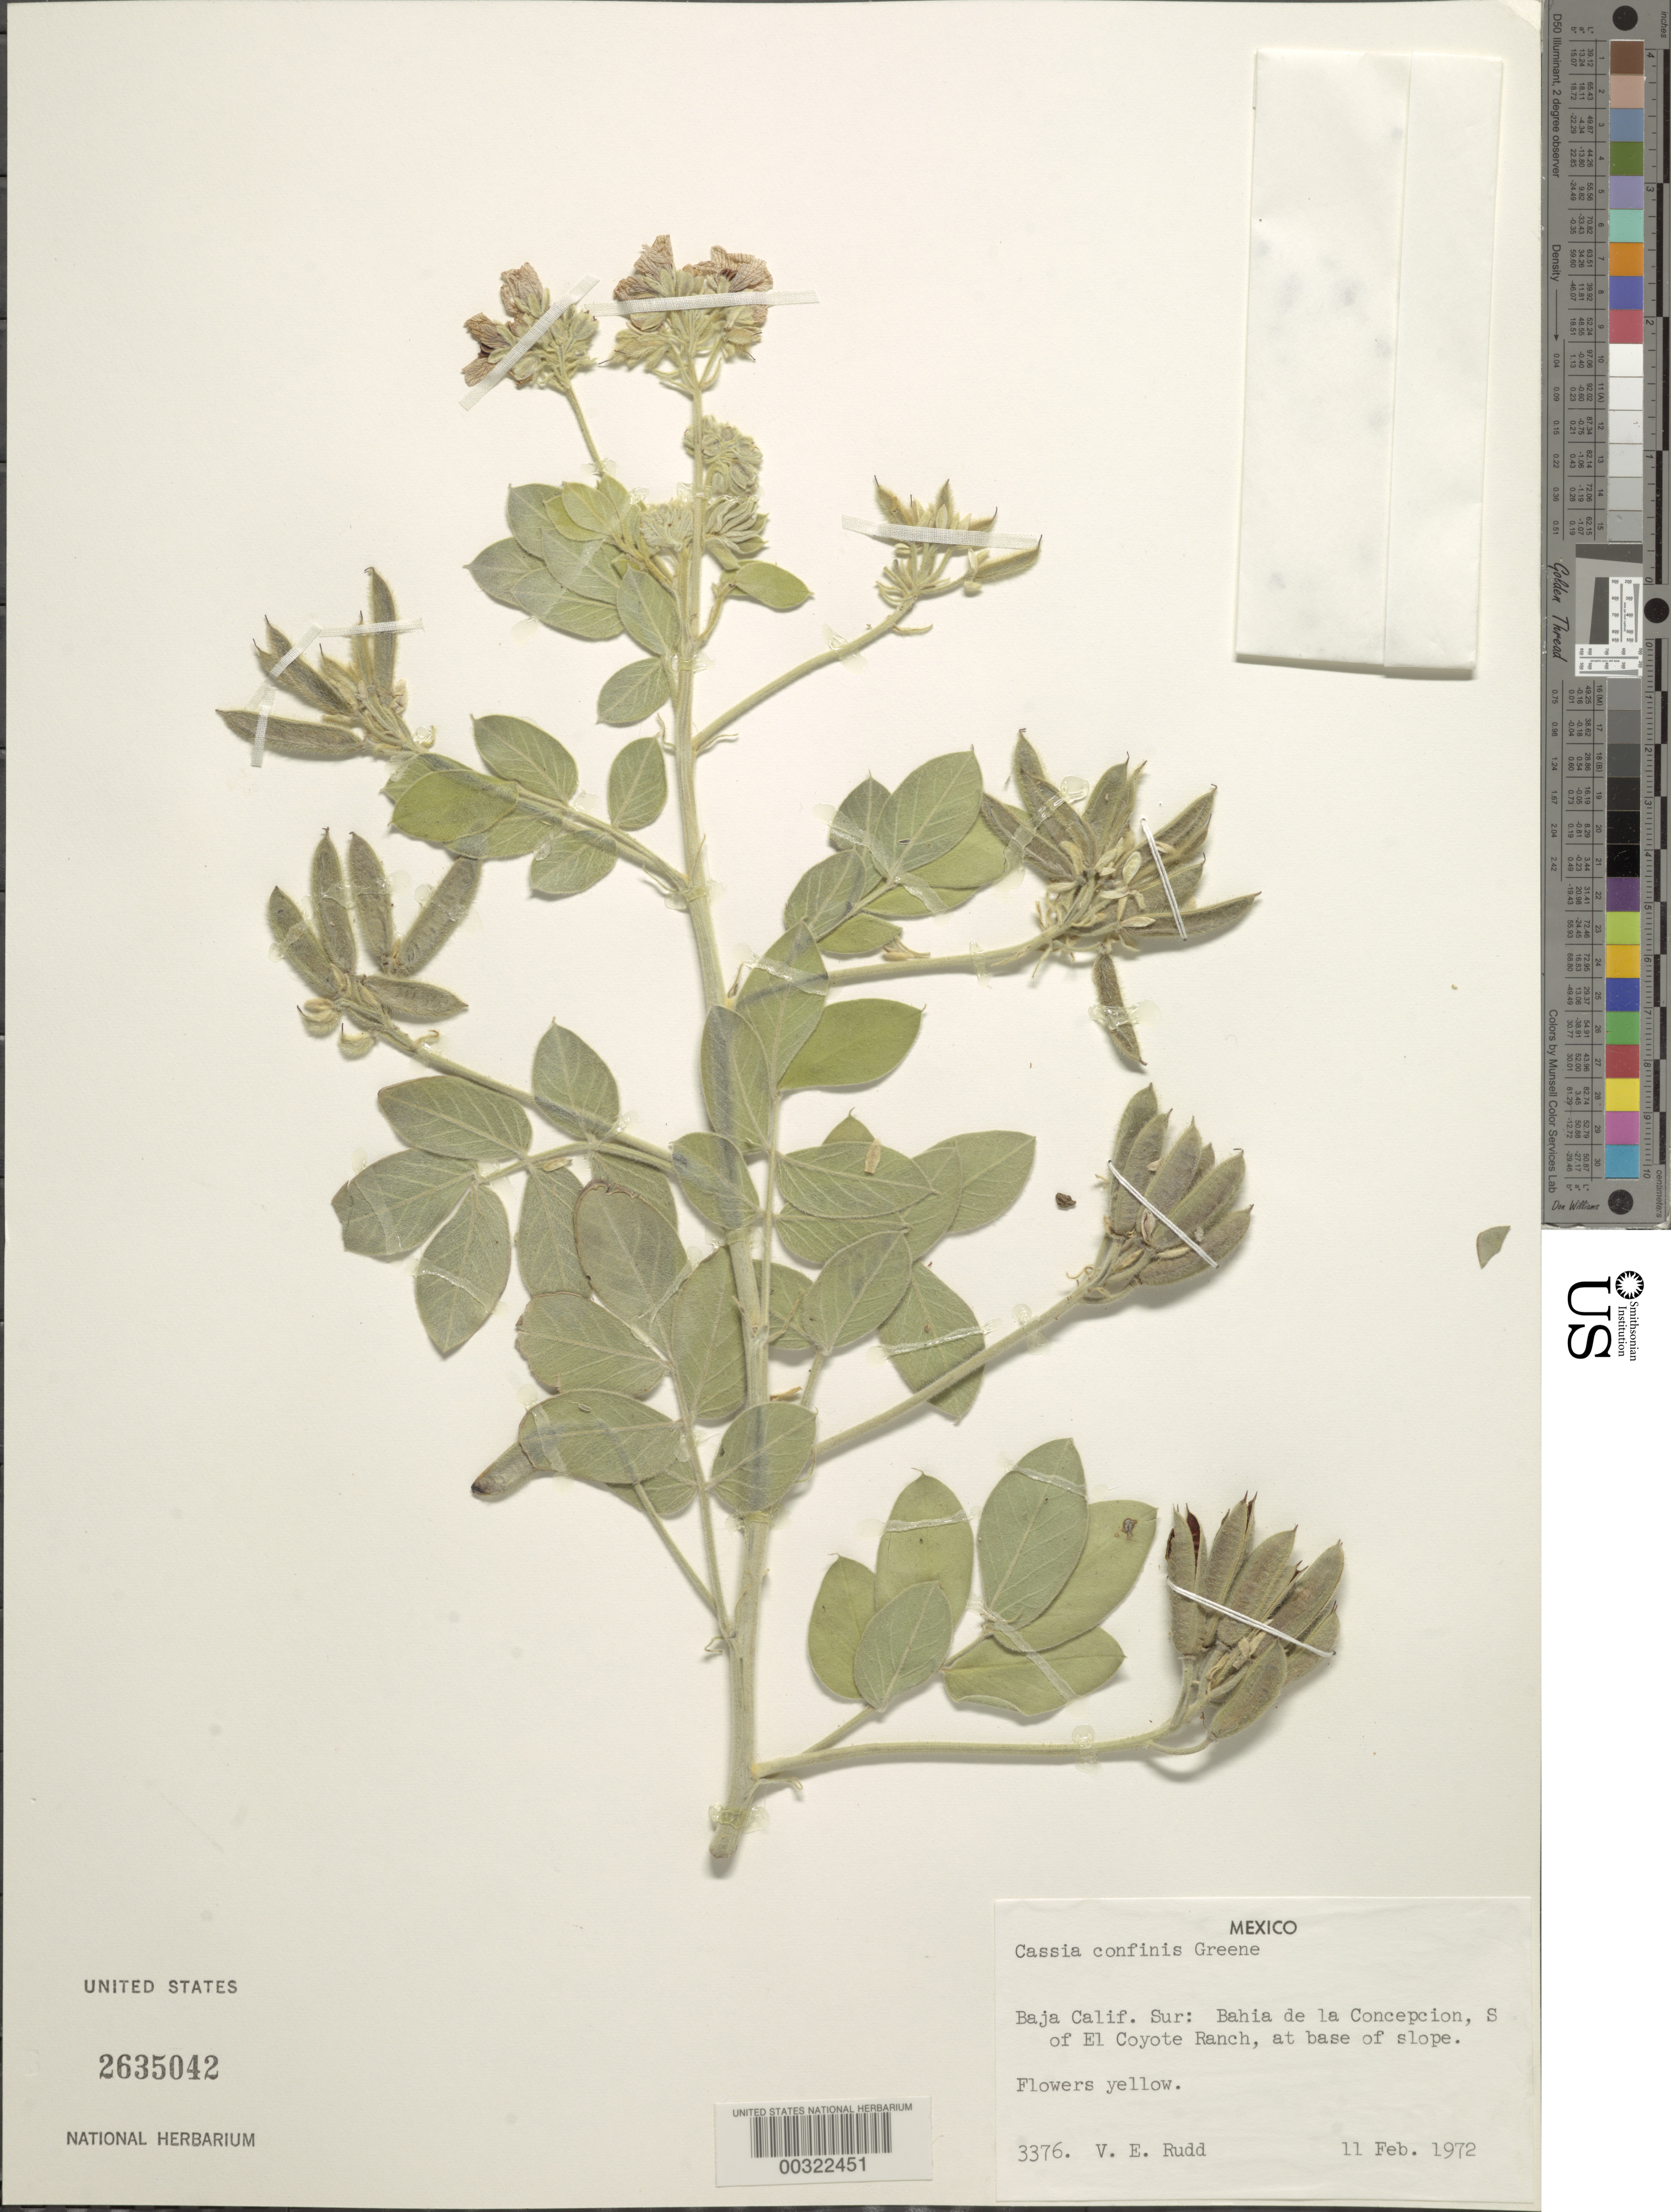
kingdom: Plantae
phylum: Tracheophyta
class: Magnoliopsida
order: Fabales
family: Fabaceae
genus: Senna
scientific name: Senna confinis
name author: (Greene) H.S. Irwin & Barneby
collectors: V. E. Rudd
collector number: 3376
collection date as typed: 11 Feb 1972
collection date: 1972-02-11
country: Mexico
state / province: Baja California Sur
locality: Bahia de La Concepcion, S of El Coyote Ranch, at base of slope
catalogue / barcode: US 2635042